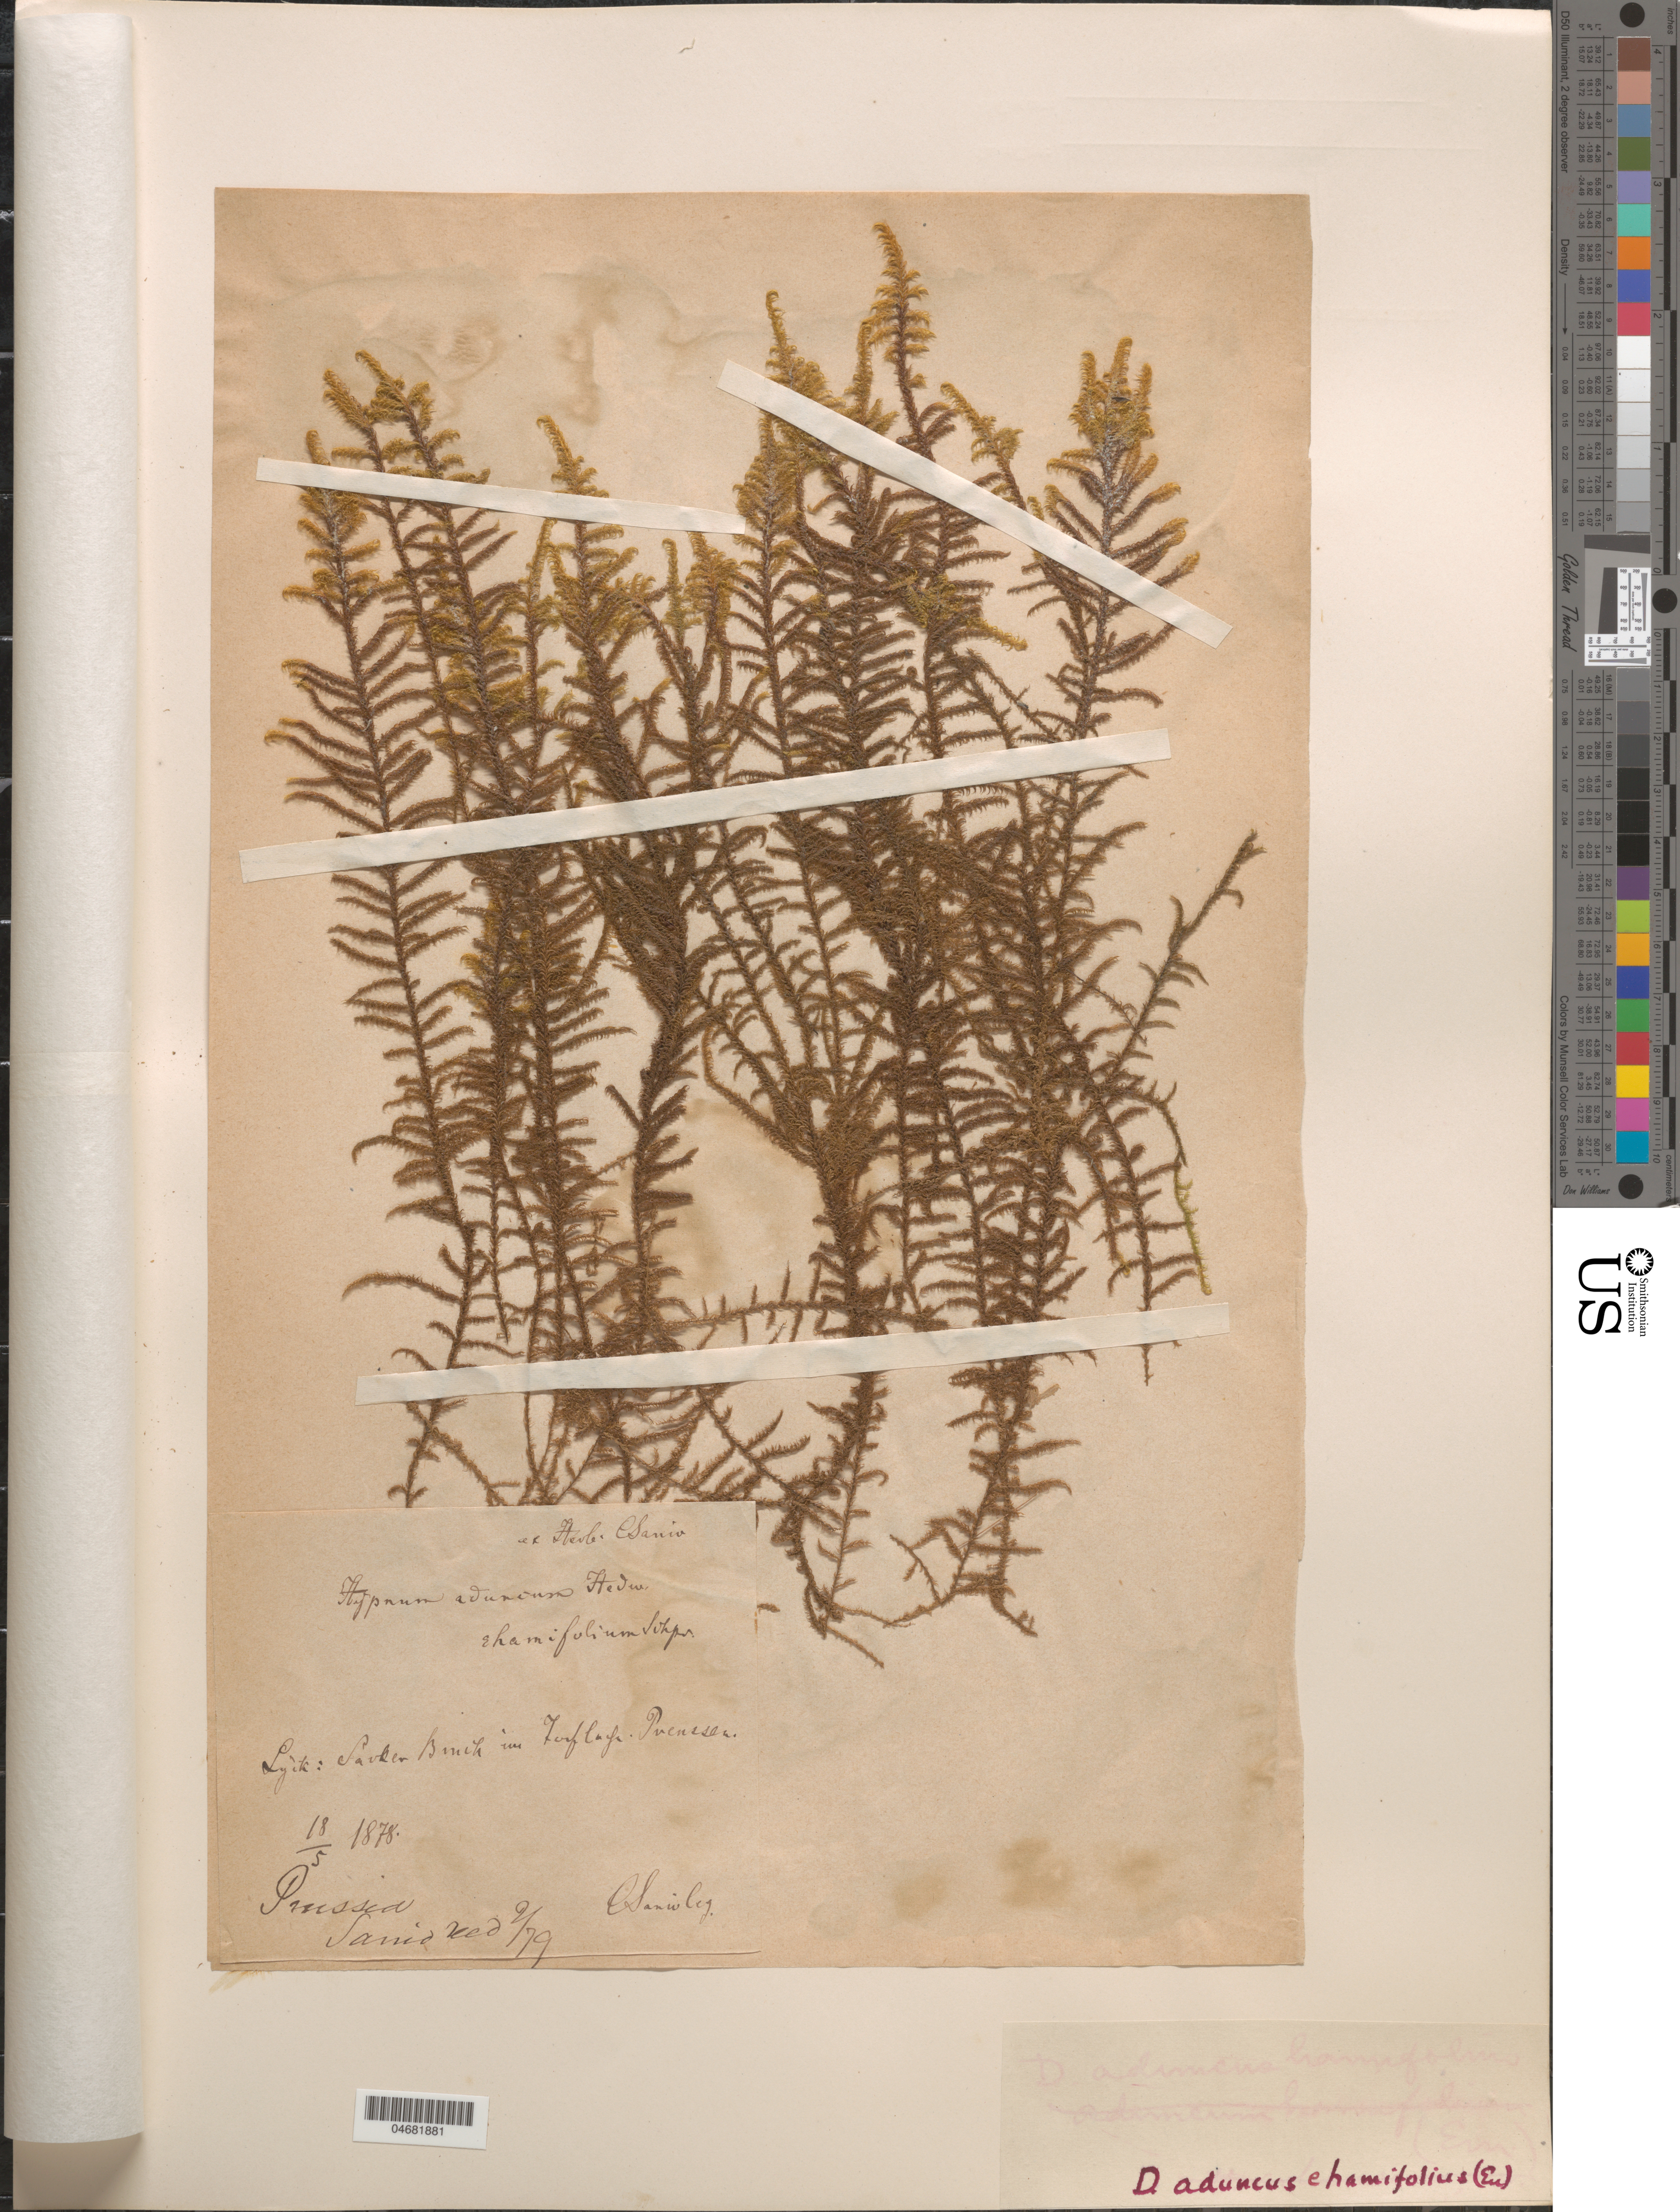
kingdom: Plantae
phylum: Bryophyta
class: Bryopsida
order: Hypnales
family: Hypnaceae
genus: Hypnum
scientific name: Hypnum aduncum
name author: Hedw.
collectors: C. Sanio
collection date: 1878-05-18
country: Poland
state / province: Warminsko-Mazurskie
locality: Preussen. Prussia. Lyck